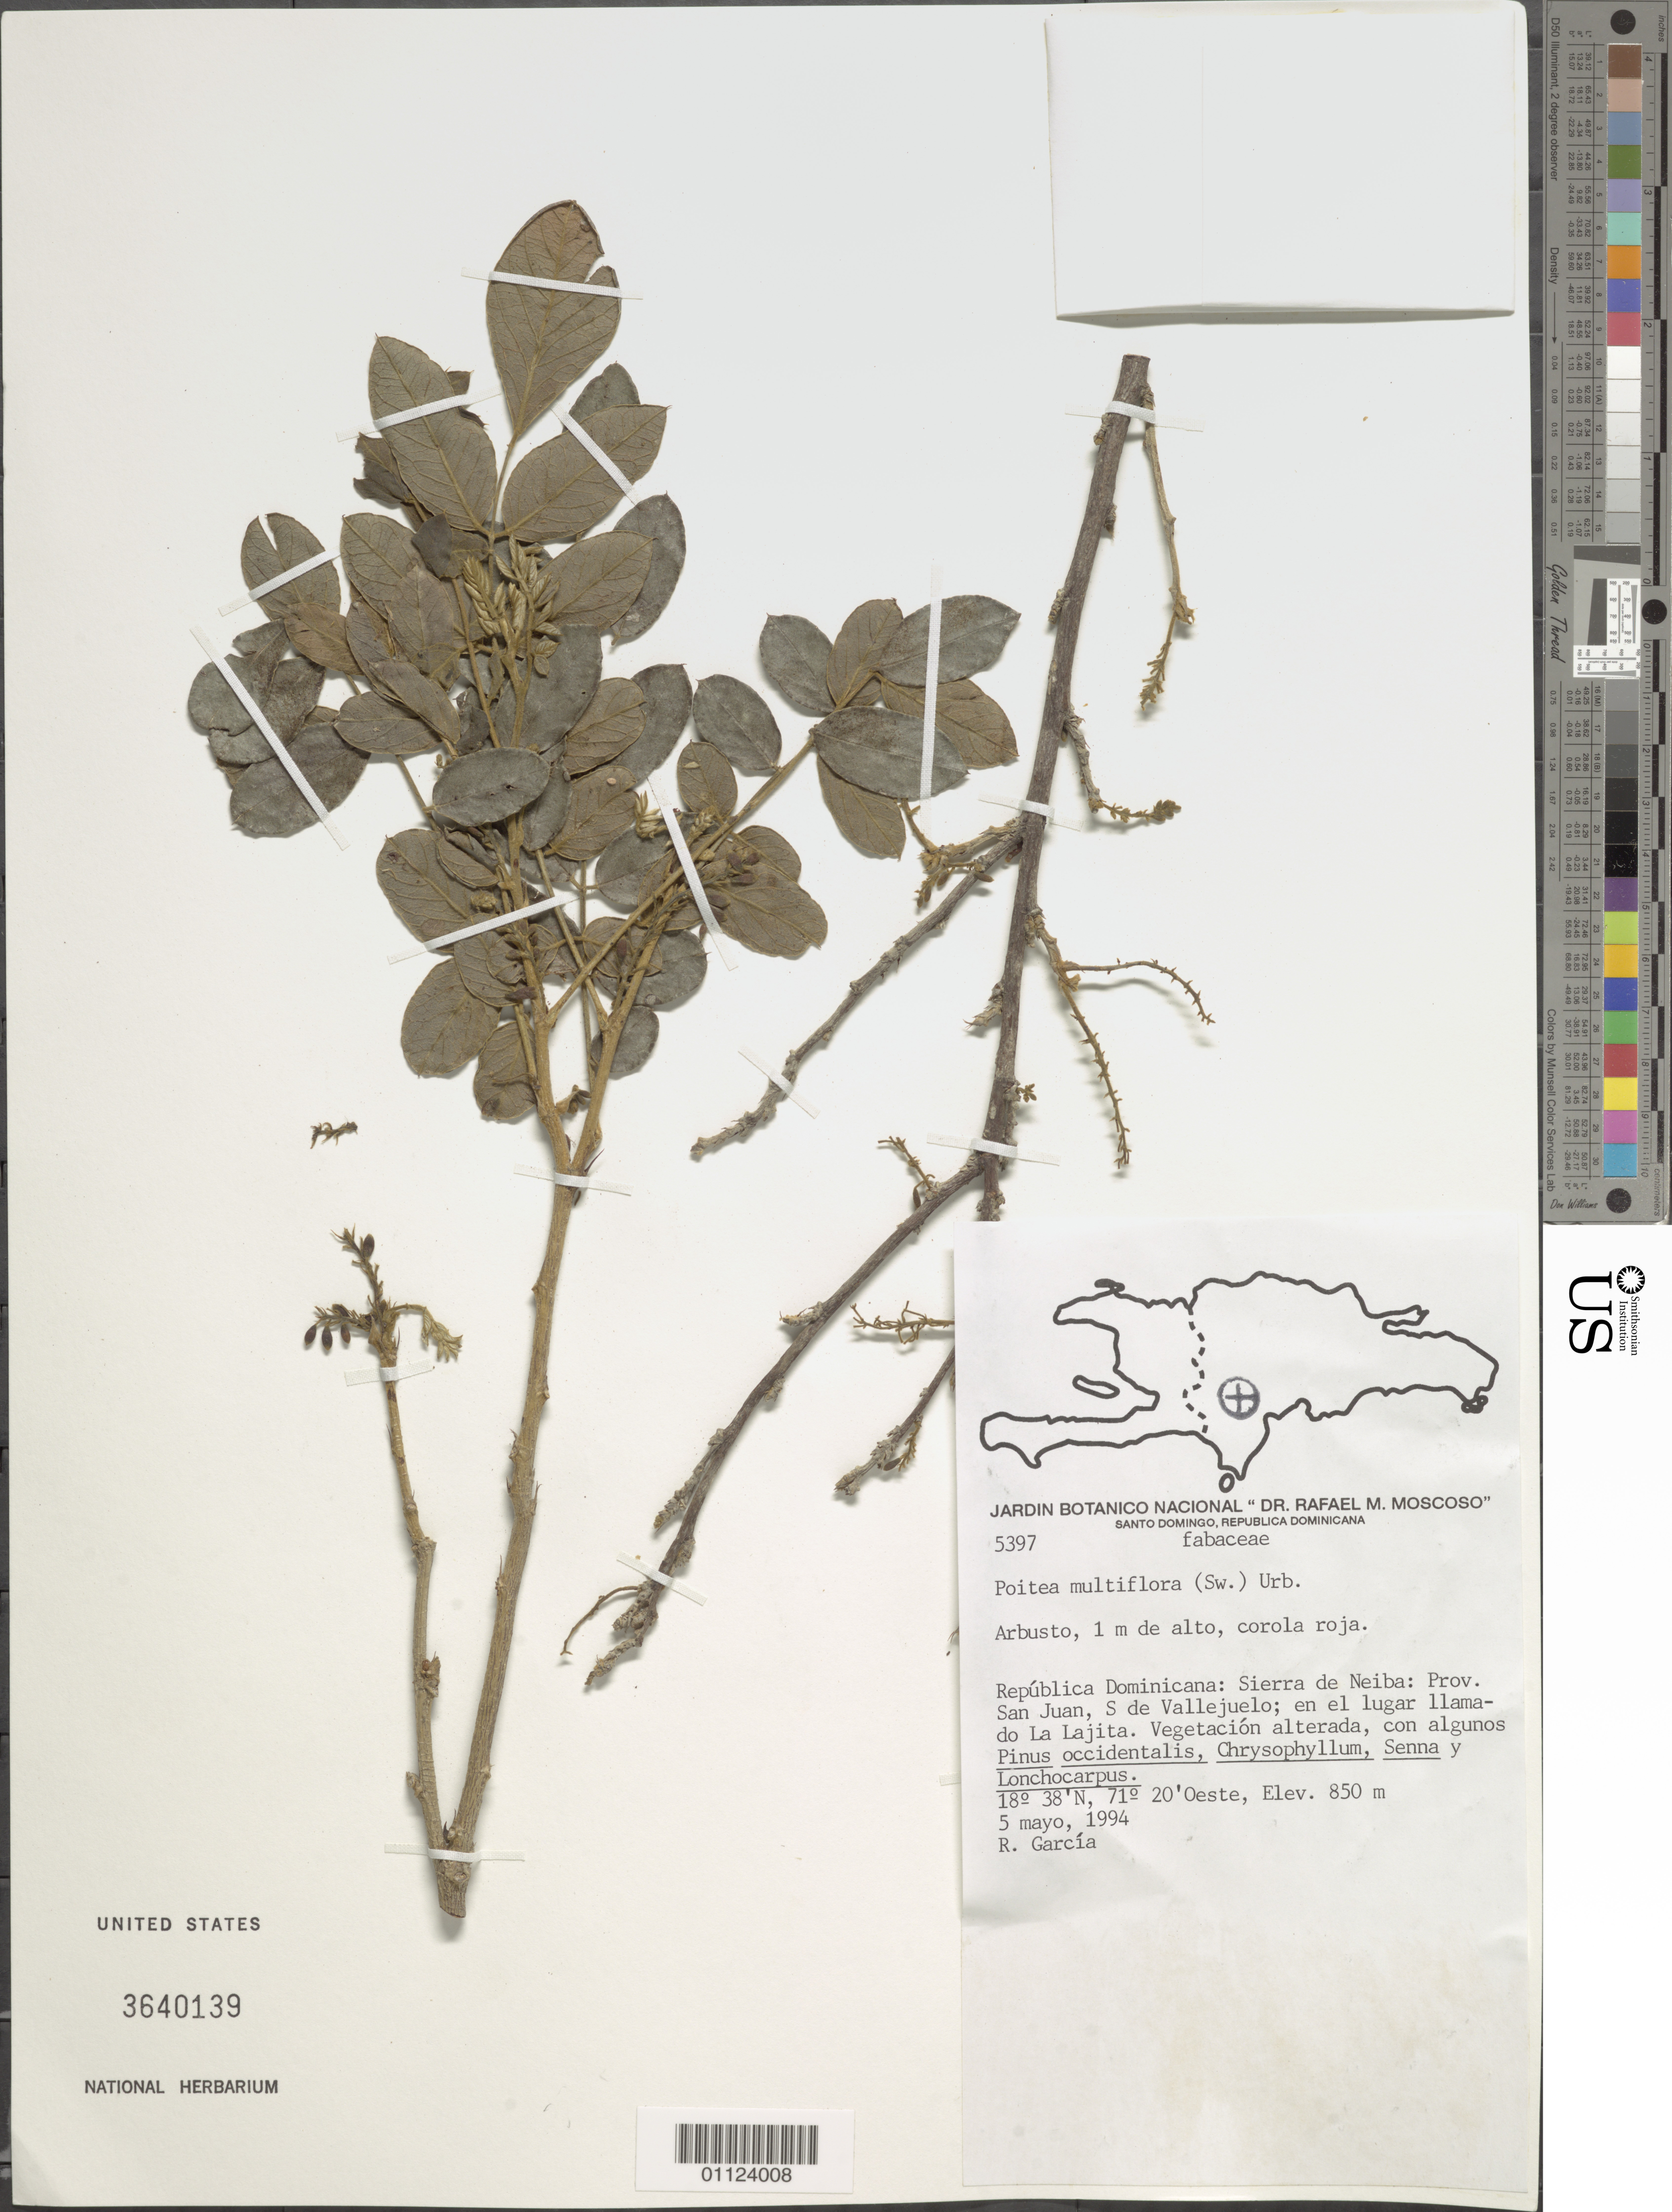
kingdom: Plantae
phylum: Tracheophyta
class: Magnoliopsida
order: Fabales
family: Fabaceae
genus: Poitea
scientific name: Poitea multiflora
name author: (Sw.) Urb.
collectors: R. G. García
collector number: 5397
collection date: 1994-05-05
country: Dominican Republic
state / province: San Juan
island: Hispaniola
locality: Sierra de Neiba, S de Vallejuelo; en el lugar llamado La Lajita.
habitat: Vegetación alterada, con algunos Pinus occidentalis, Chrysophyllum, Senna y Lonchocarpus.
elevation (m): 850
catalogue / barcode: US 3640139